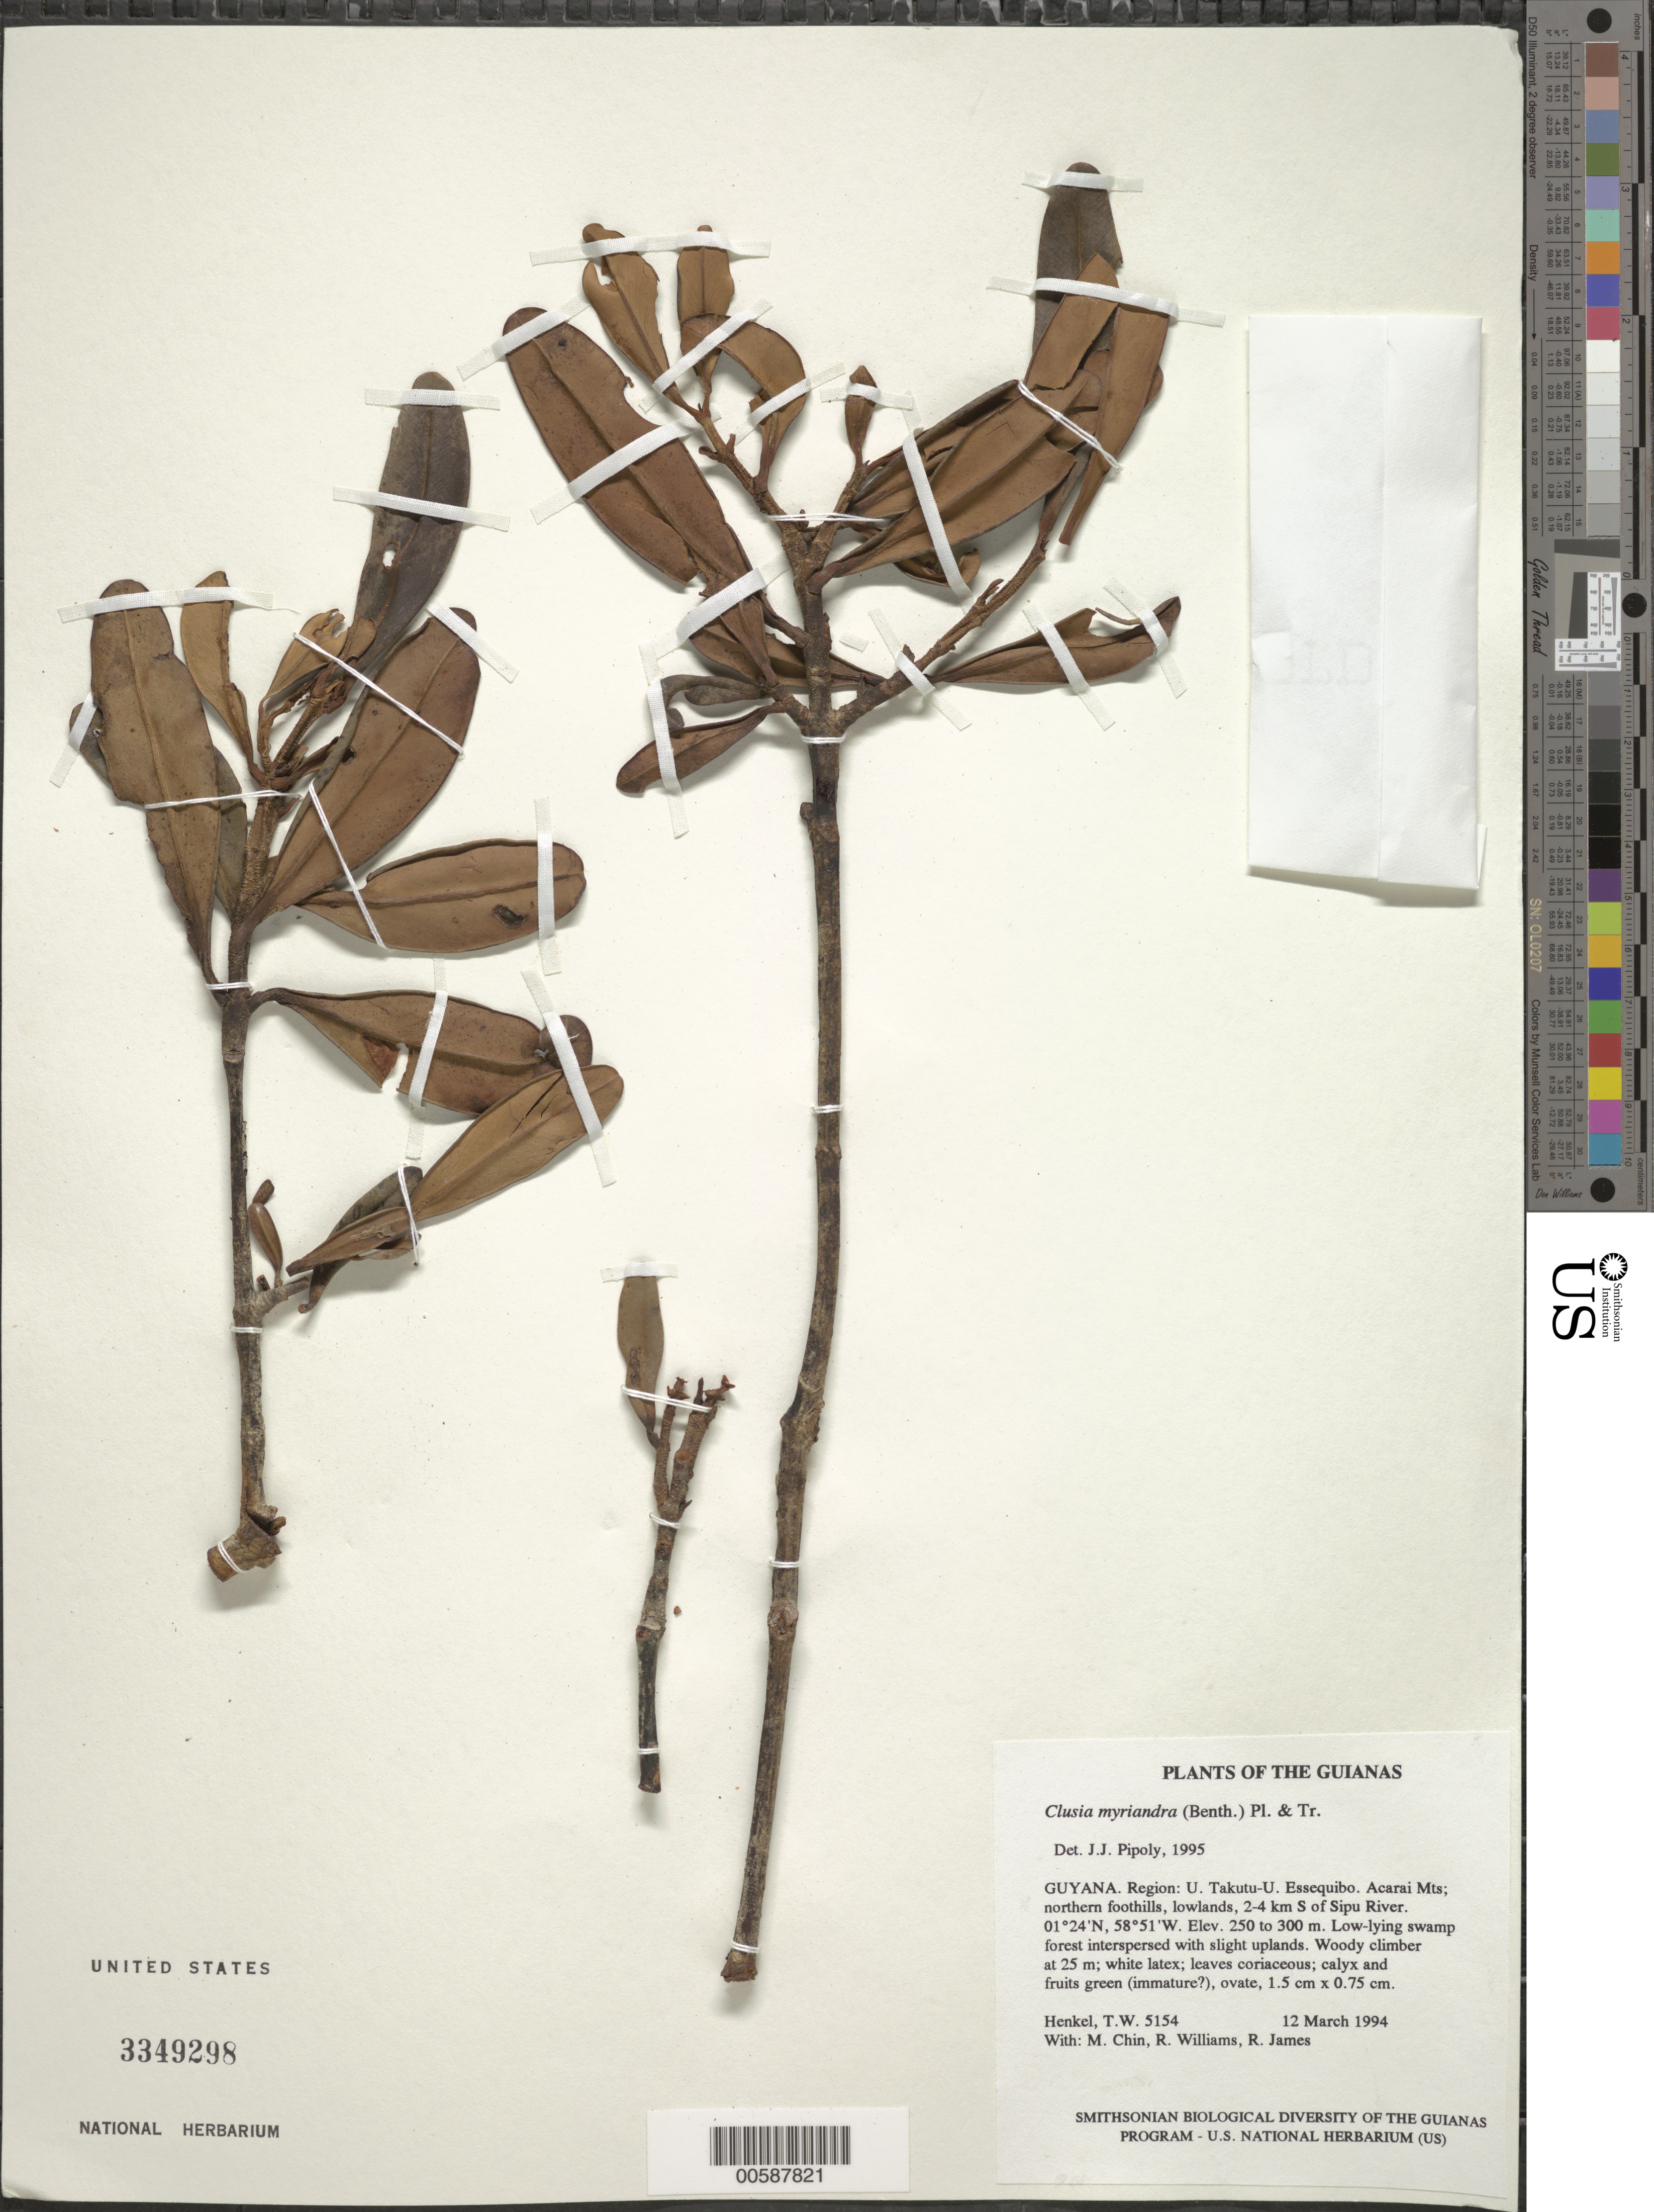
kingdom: Plantae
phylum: Tracheophyta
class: Magnoliopsida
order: Malpighiales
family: Clusiaceae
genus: Clusia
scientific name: Clusia myriandra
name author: (Benth.) Planch. & Triana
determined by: Pipoly, J. J., III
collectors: T. Henkel, M. Chin, R. Williams & R. James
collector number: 5154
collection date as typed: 12 March 1994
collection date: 1994-03-12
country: Guyana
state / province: U. Takutu-U. Essequibo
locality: Acarai Mts; northern foothills, lowlands, 2-4 km S of Sipu River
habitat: Low-lying swamp forest interspersed with slight uplands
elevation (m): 250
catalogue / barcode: US 3349298